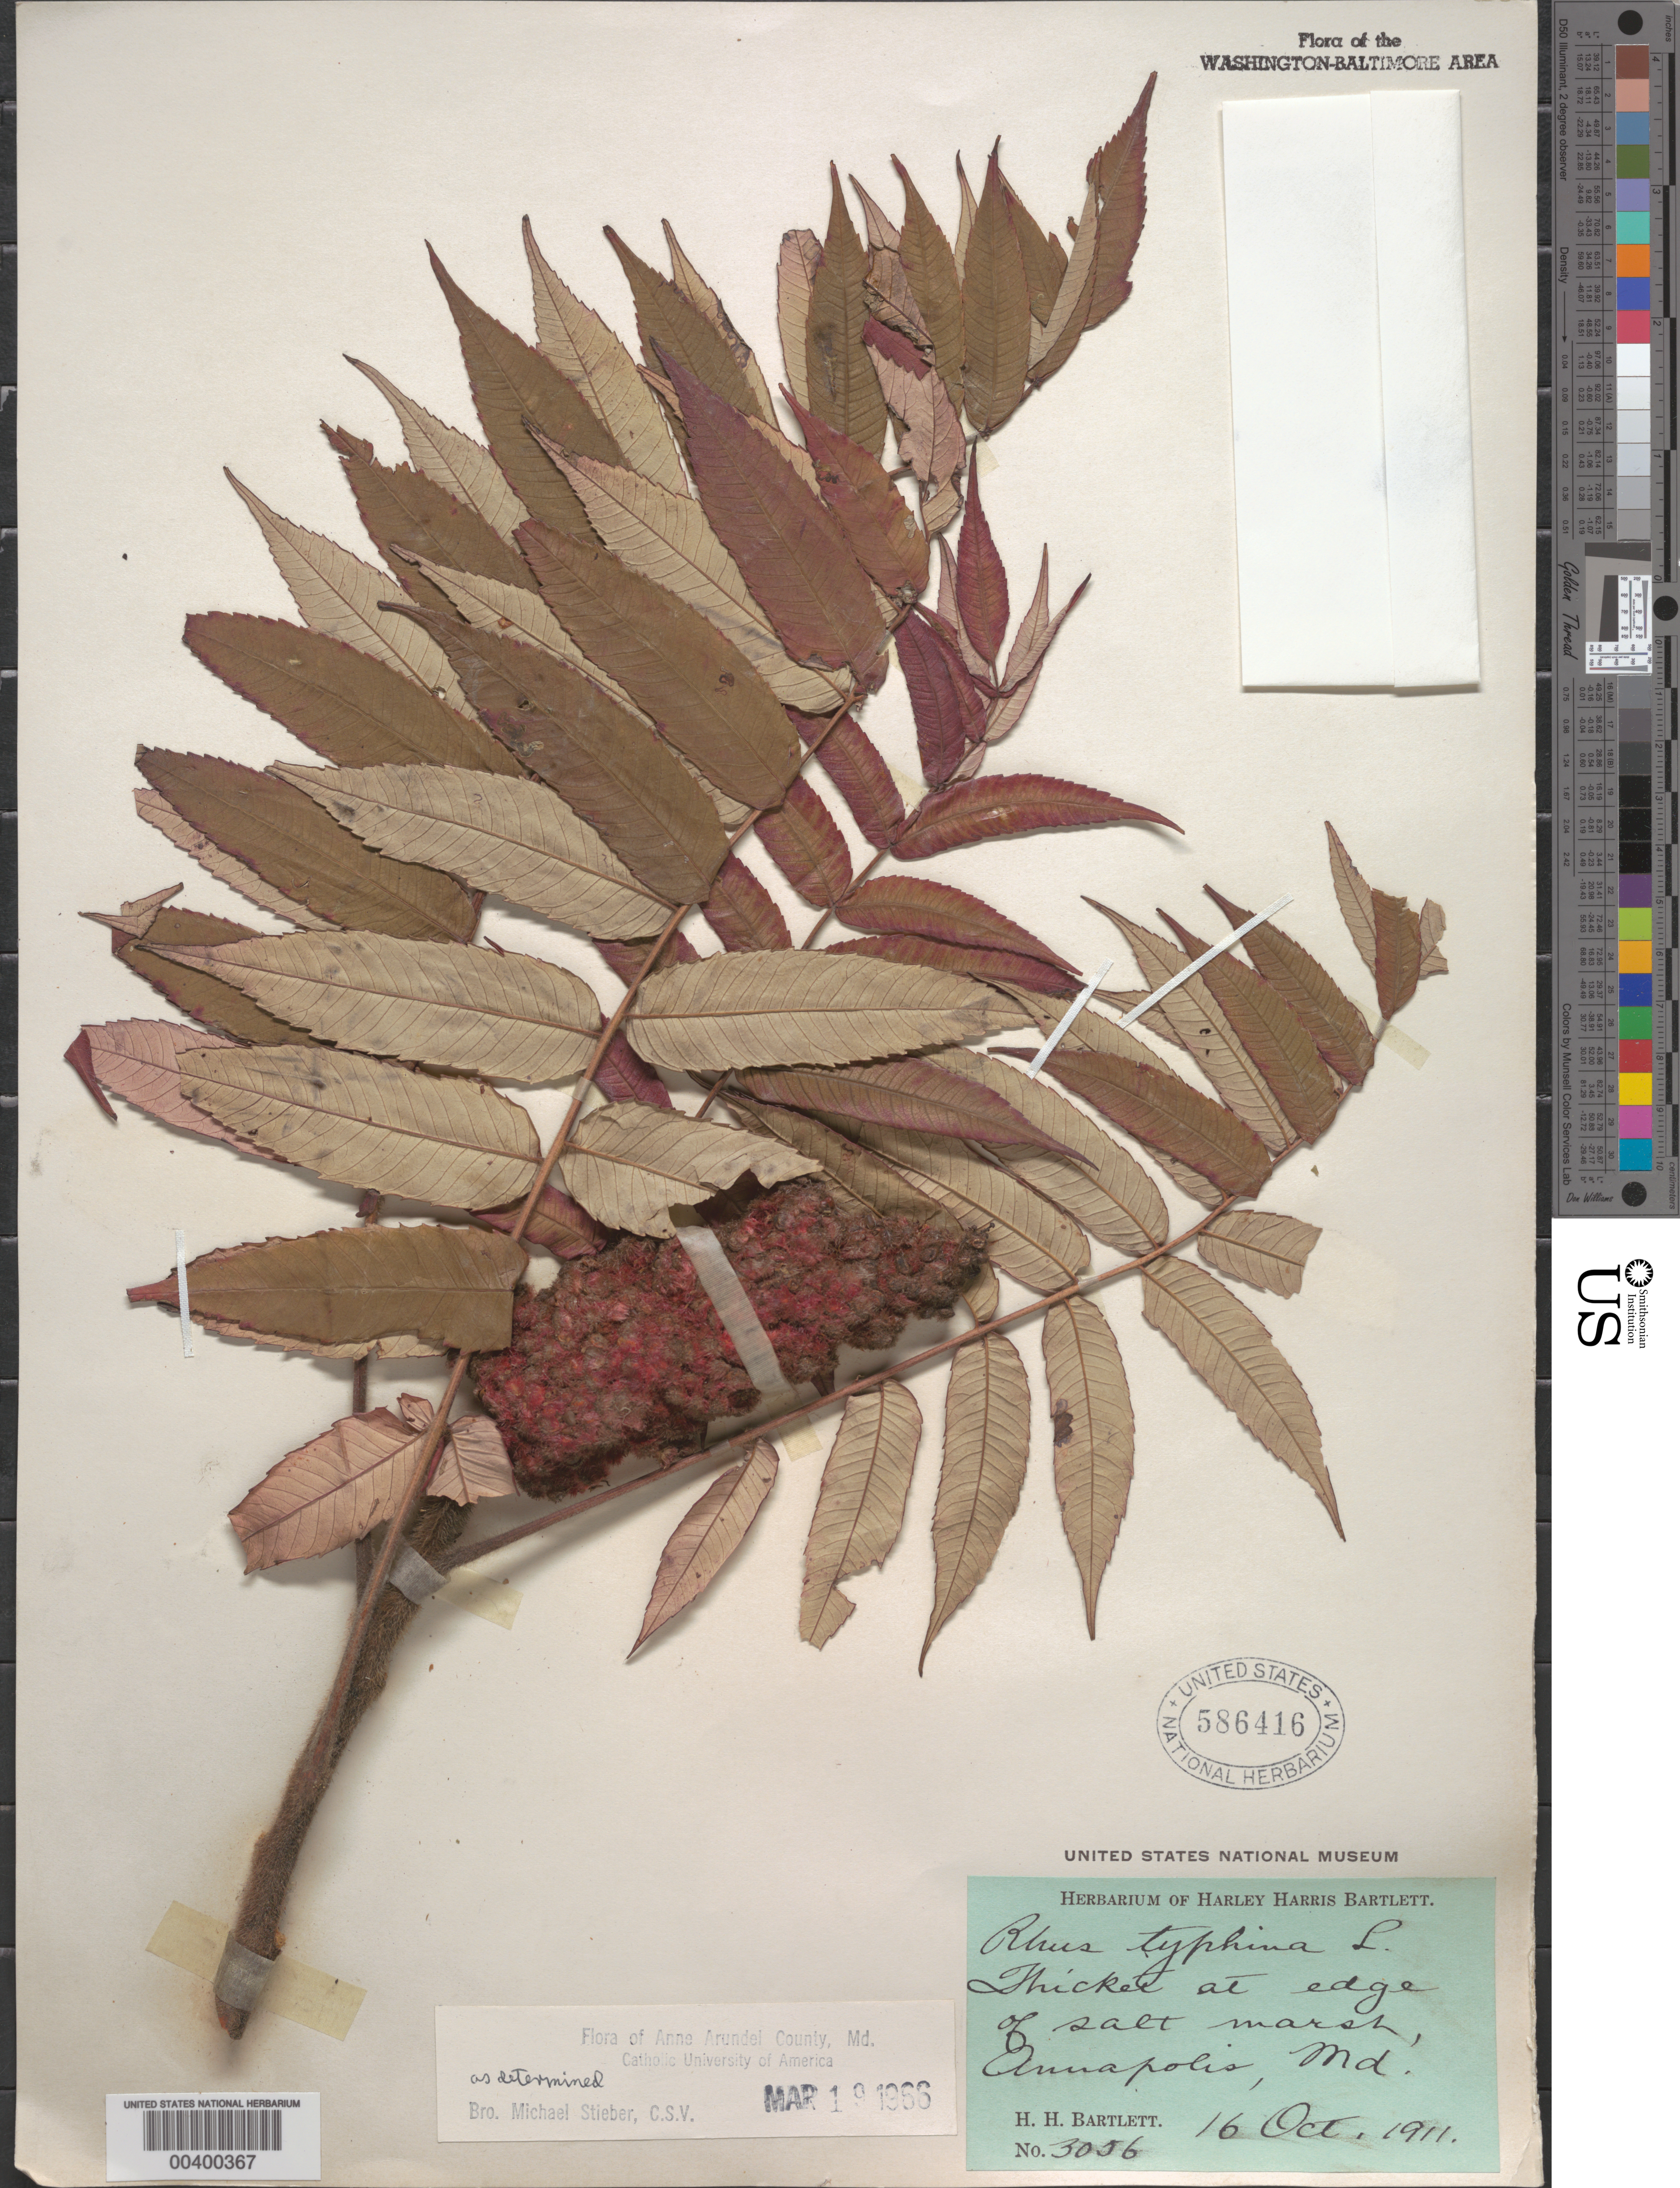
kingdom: Plantae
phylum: Tracheophyta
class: Magnoliopsida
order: Sapindales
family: Anacardiaceae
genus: Rhus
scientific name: Rhus typhina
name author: L.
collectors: H. H. Bartlett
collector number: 3056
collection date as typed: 16 Oct 1911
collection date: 1911-10-16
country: United States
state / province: Maryland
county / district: Anne Arundel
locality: Annapolis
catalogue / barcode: US 586416